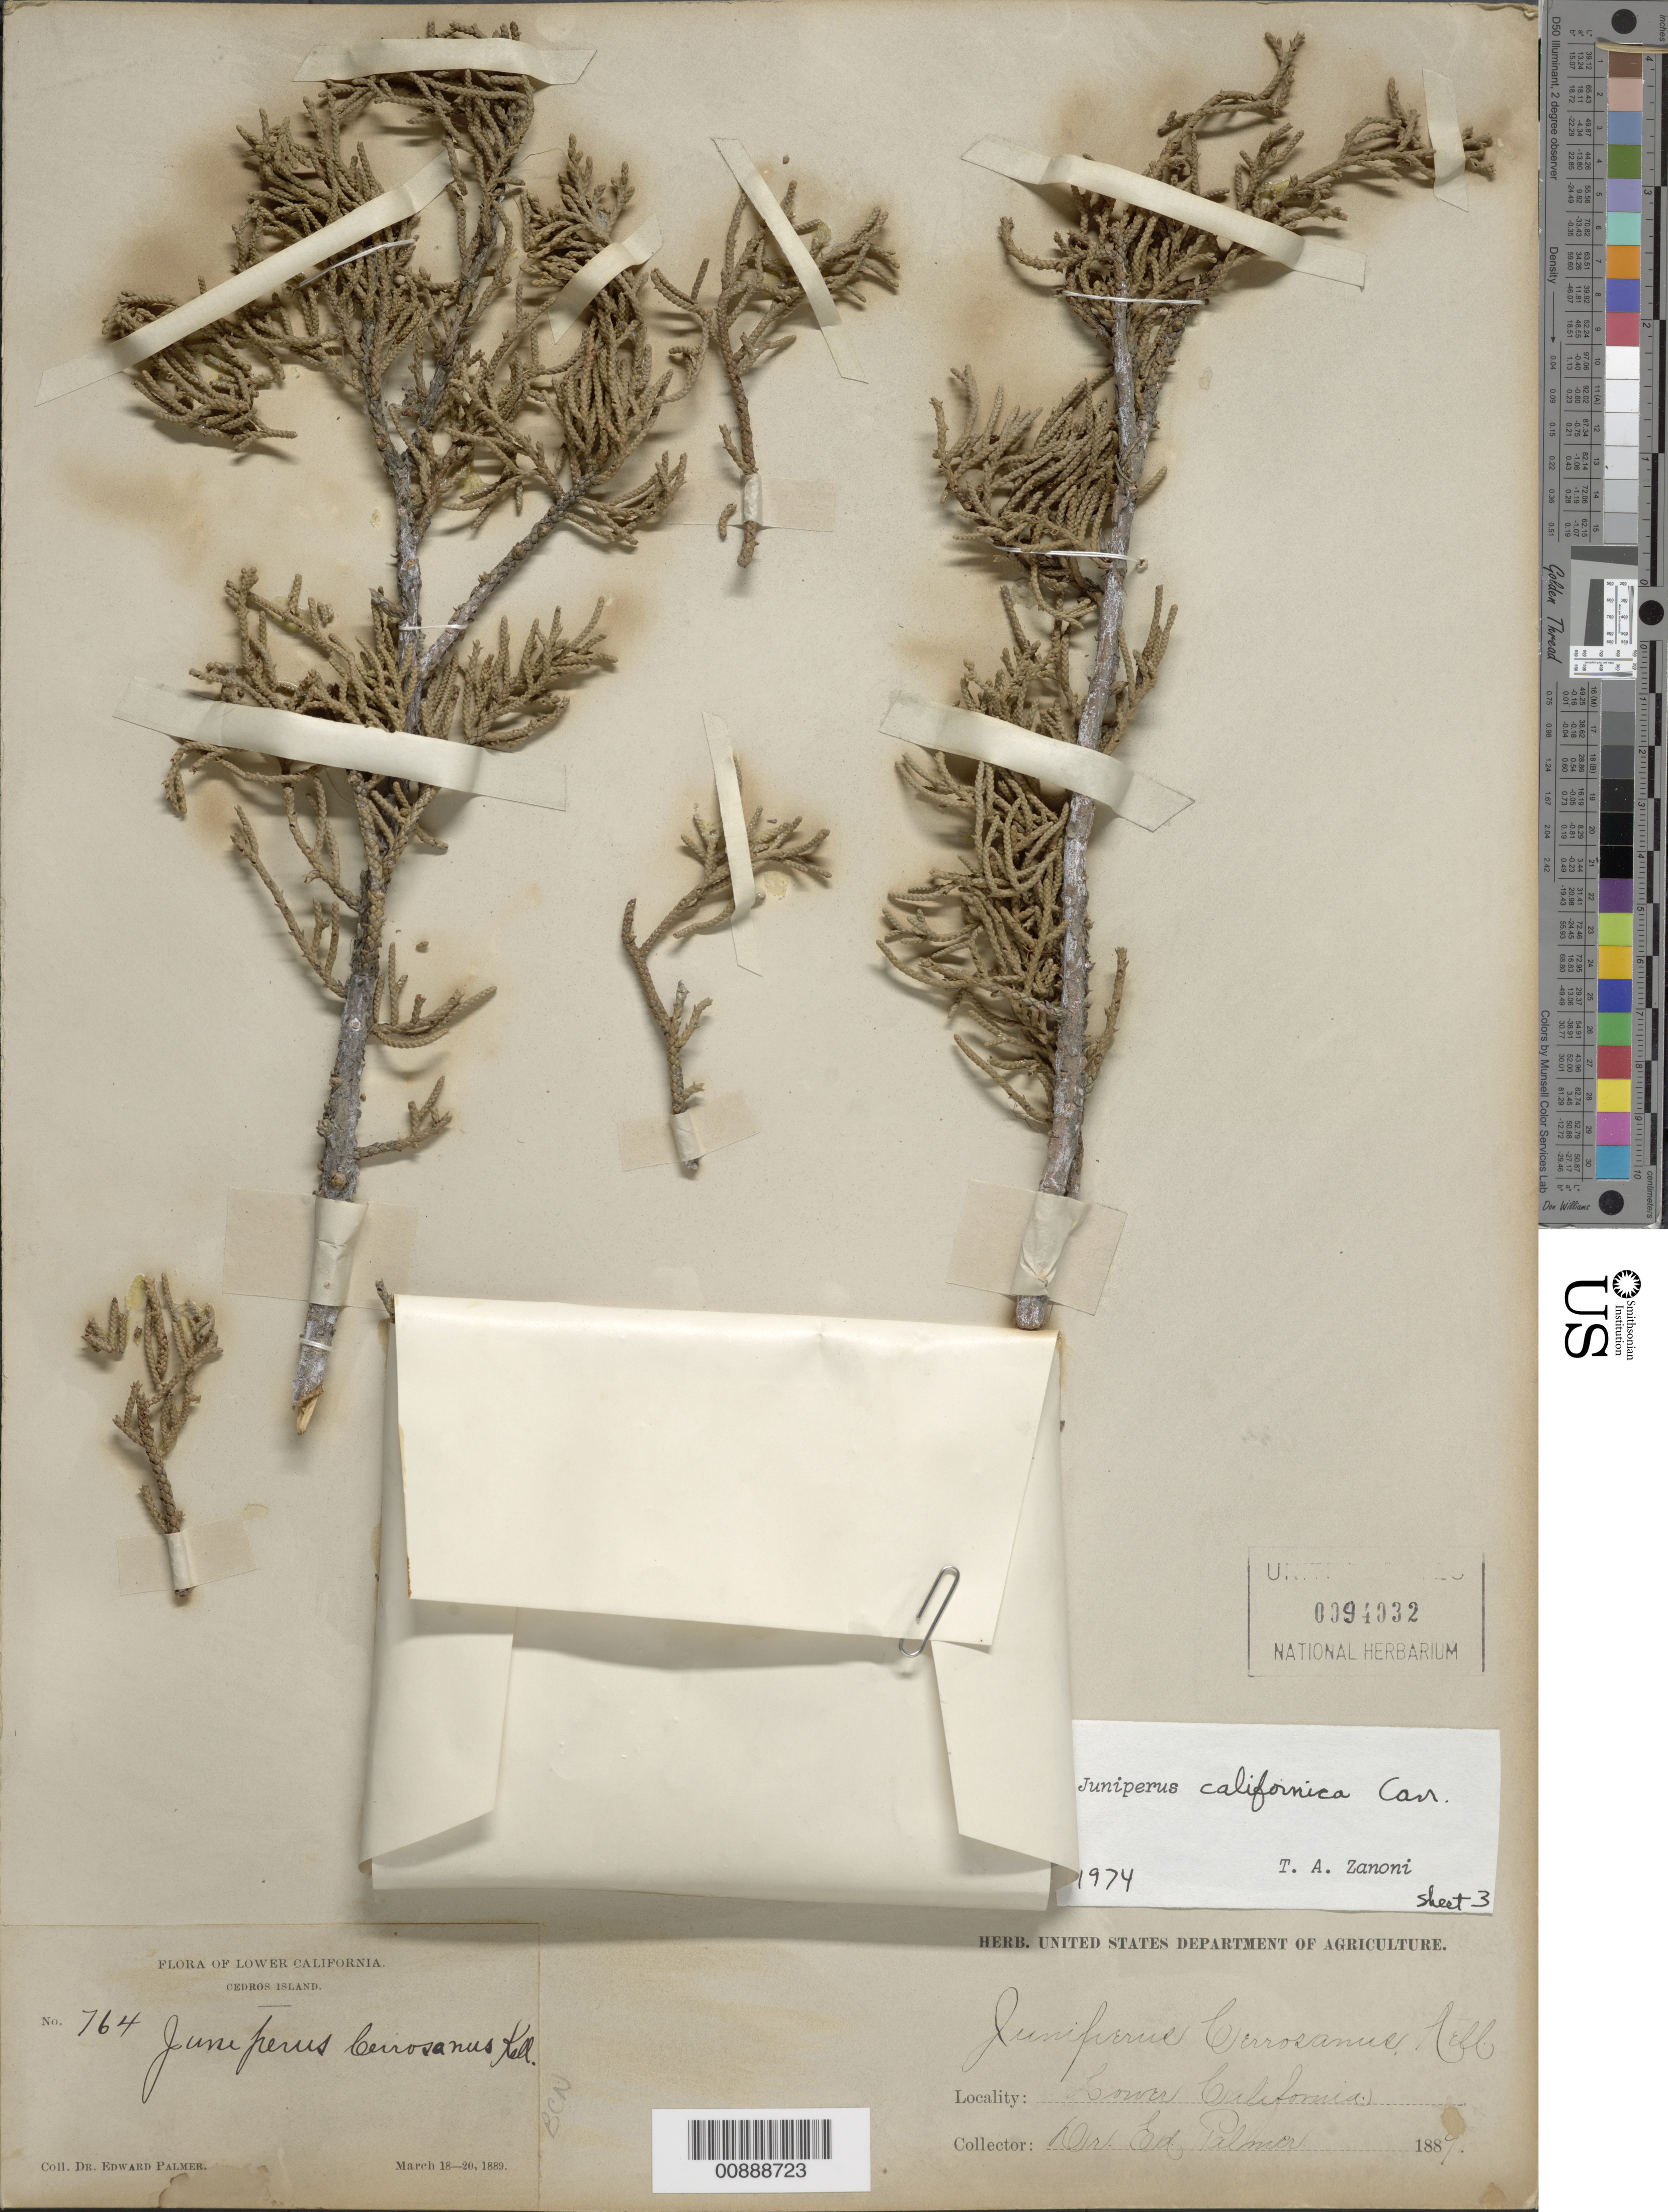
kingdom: Plantae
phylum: Tracheophyta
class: Pinopsida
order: Pinales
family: Cupressaceae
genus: Juniperus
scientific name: Juniperus californica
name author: Carrière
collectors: E. Palmer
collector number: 764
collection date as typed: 18 Mar 1889 to 20 Mar 1889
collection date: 1889-03-18/1889-03-20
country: Mexico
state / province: Baja California Norte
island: Cedros I.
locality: Cedros Island, Baja California.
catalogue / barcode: US 94032